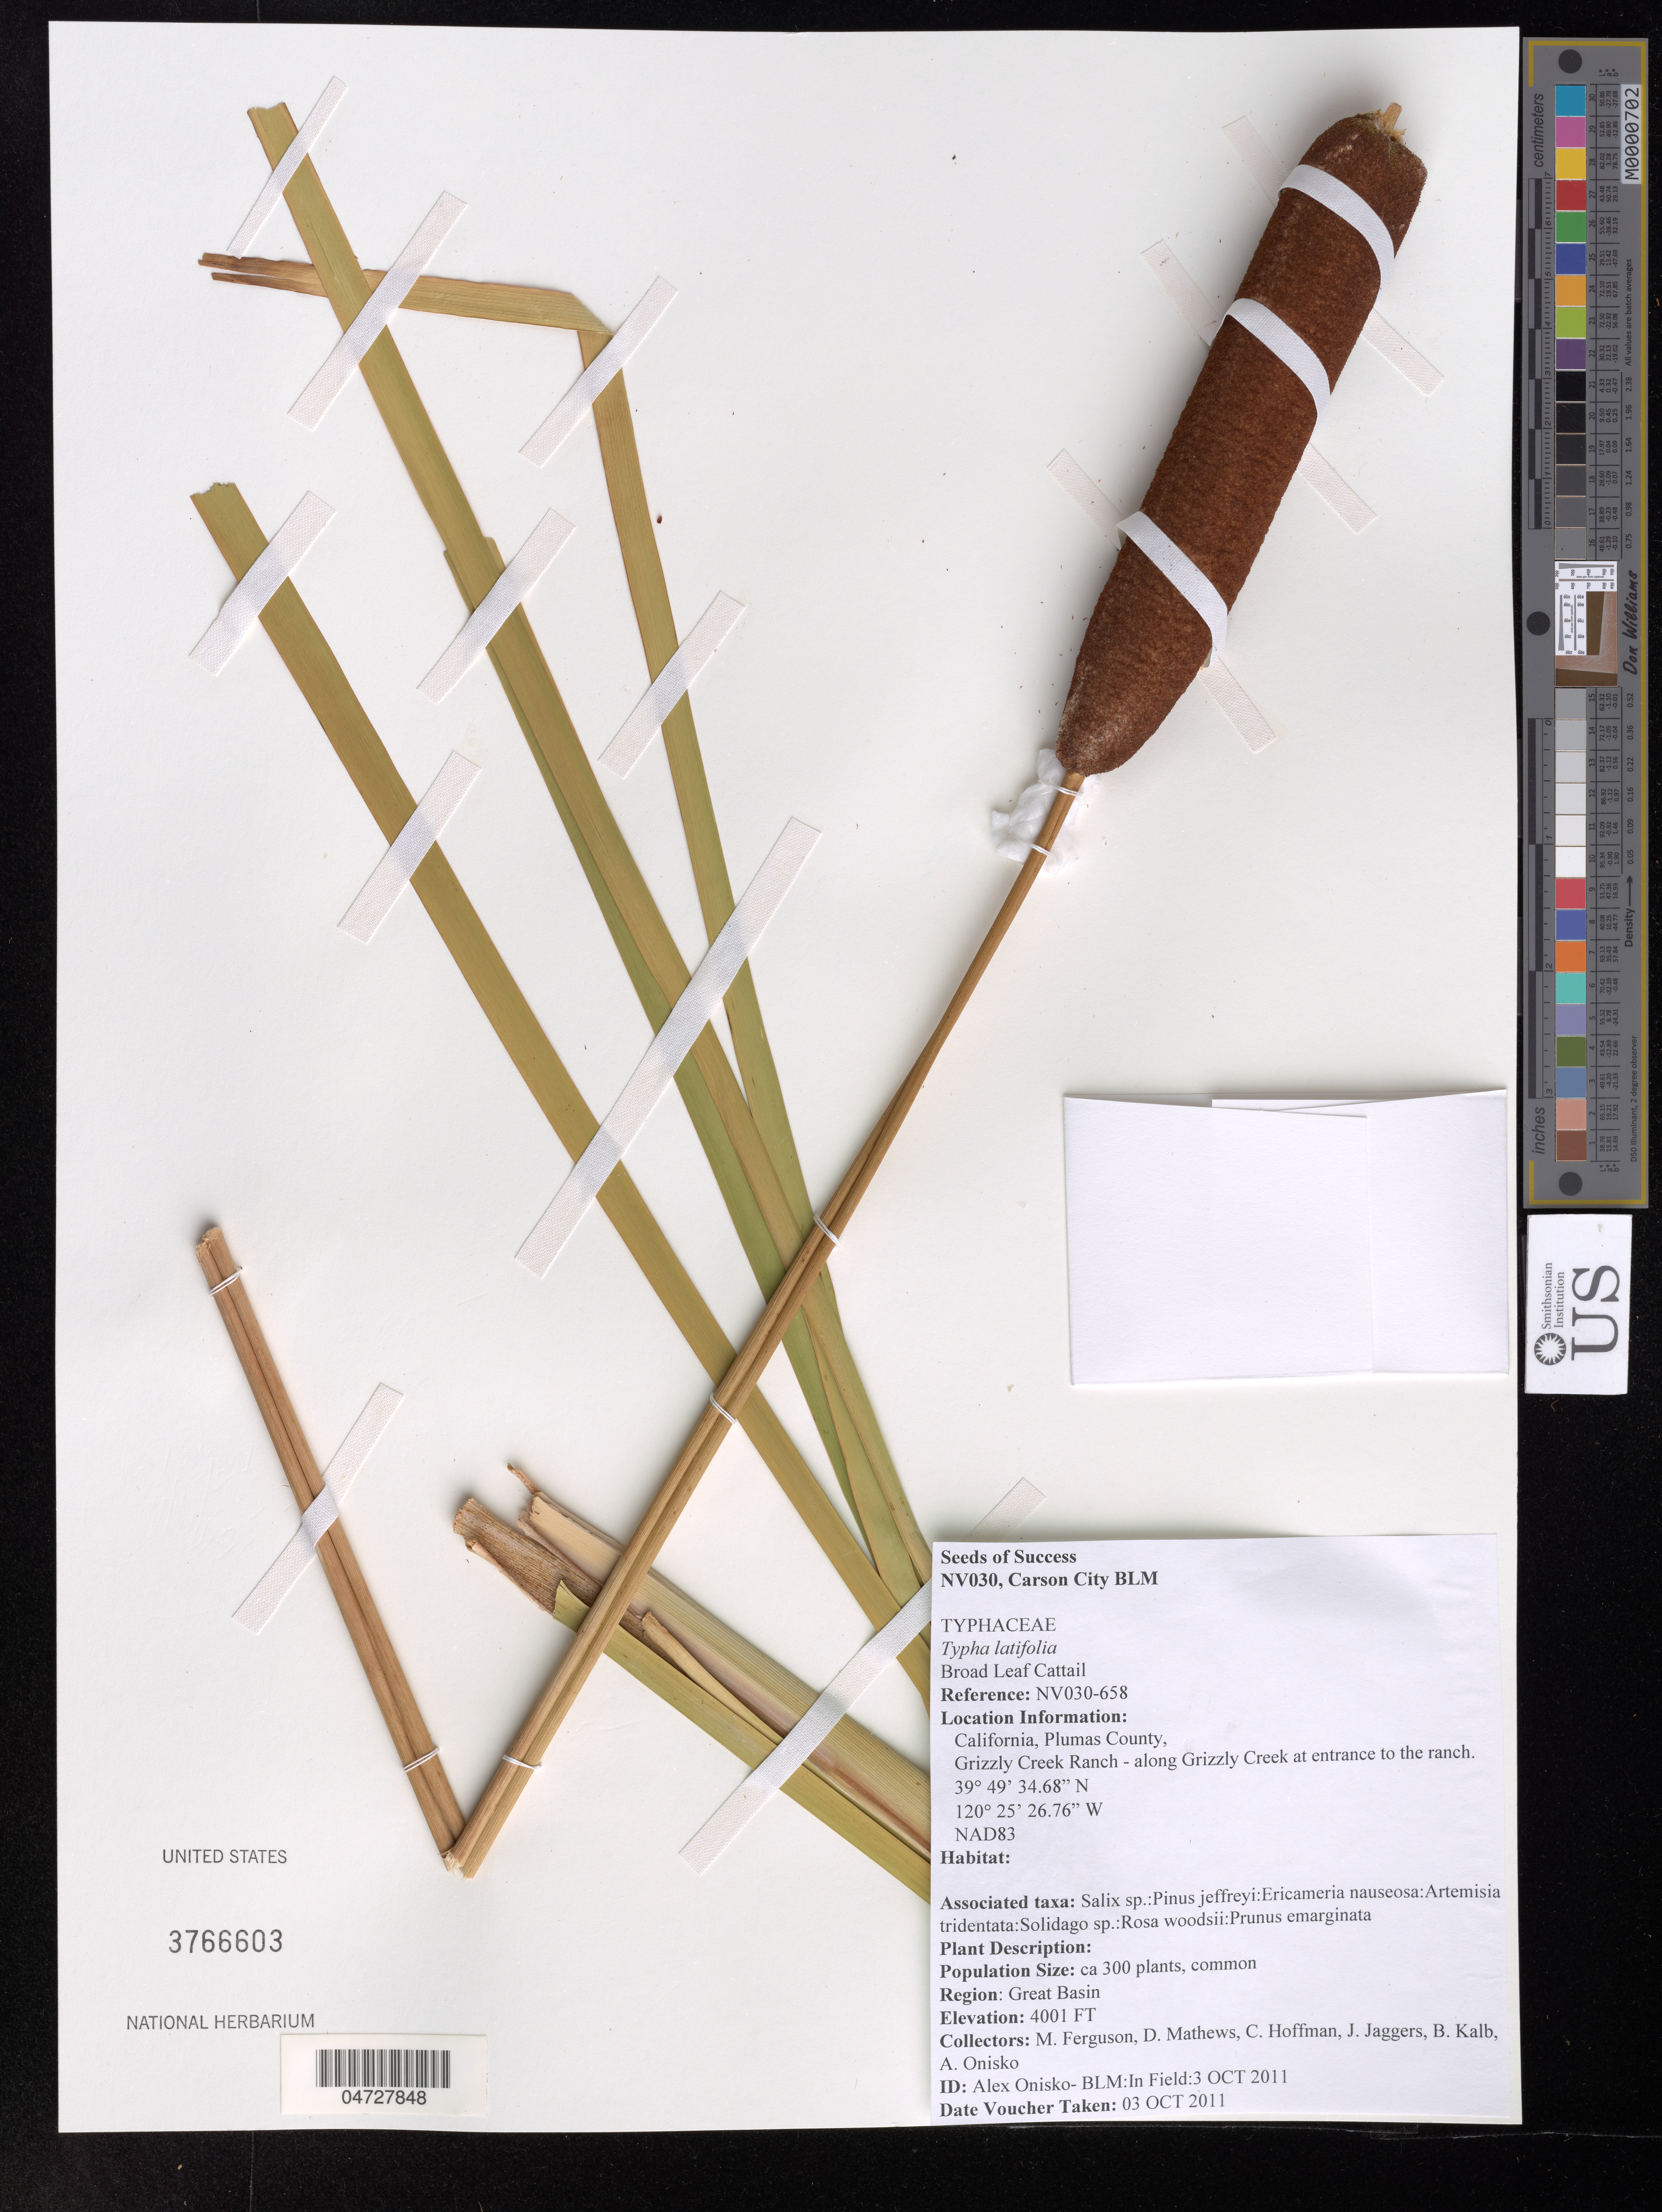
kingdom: Plantae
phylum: Tracheophyta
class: Liliopsida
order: Poales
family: Typhaceae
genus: Typha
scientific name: Typha latifolia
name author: L.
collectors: M. Ferguson, D. Mathews, C. Hoffman & J. Jaggers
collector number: NV-030-658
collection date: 2011-10-03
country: United States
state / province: California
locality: Plumas County, Grizzly Creek Ranch - along Grizzly Creek at entrance at the ranch. Region: Great Basin.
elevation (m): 1220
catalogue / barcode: US 3766603